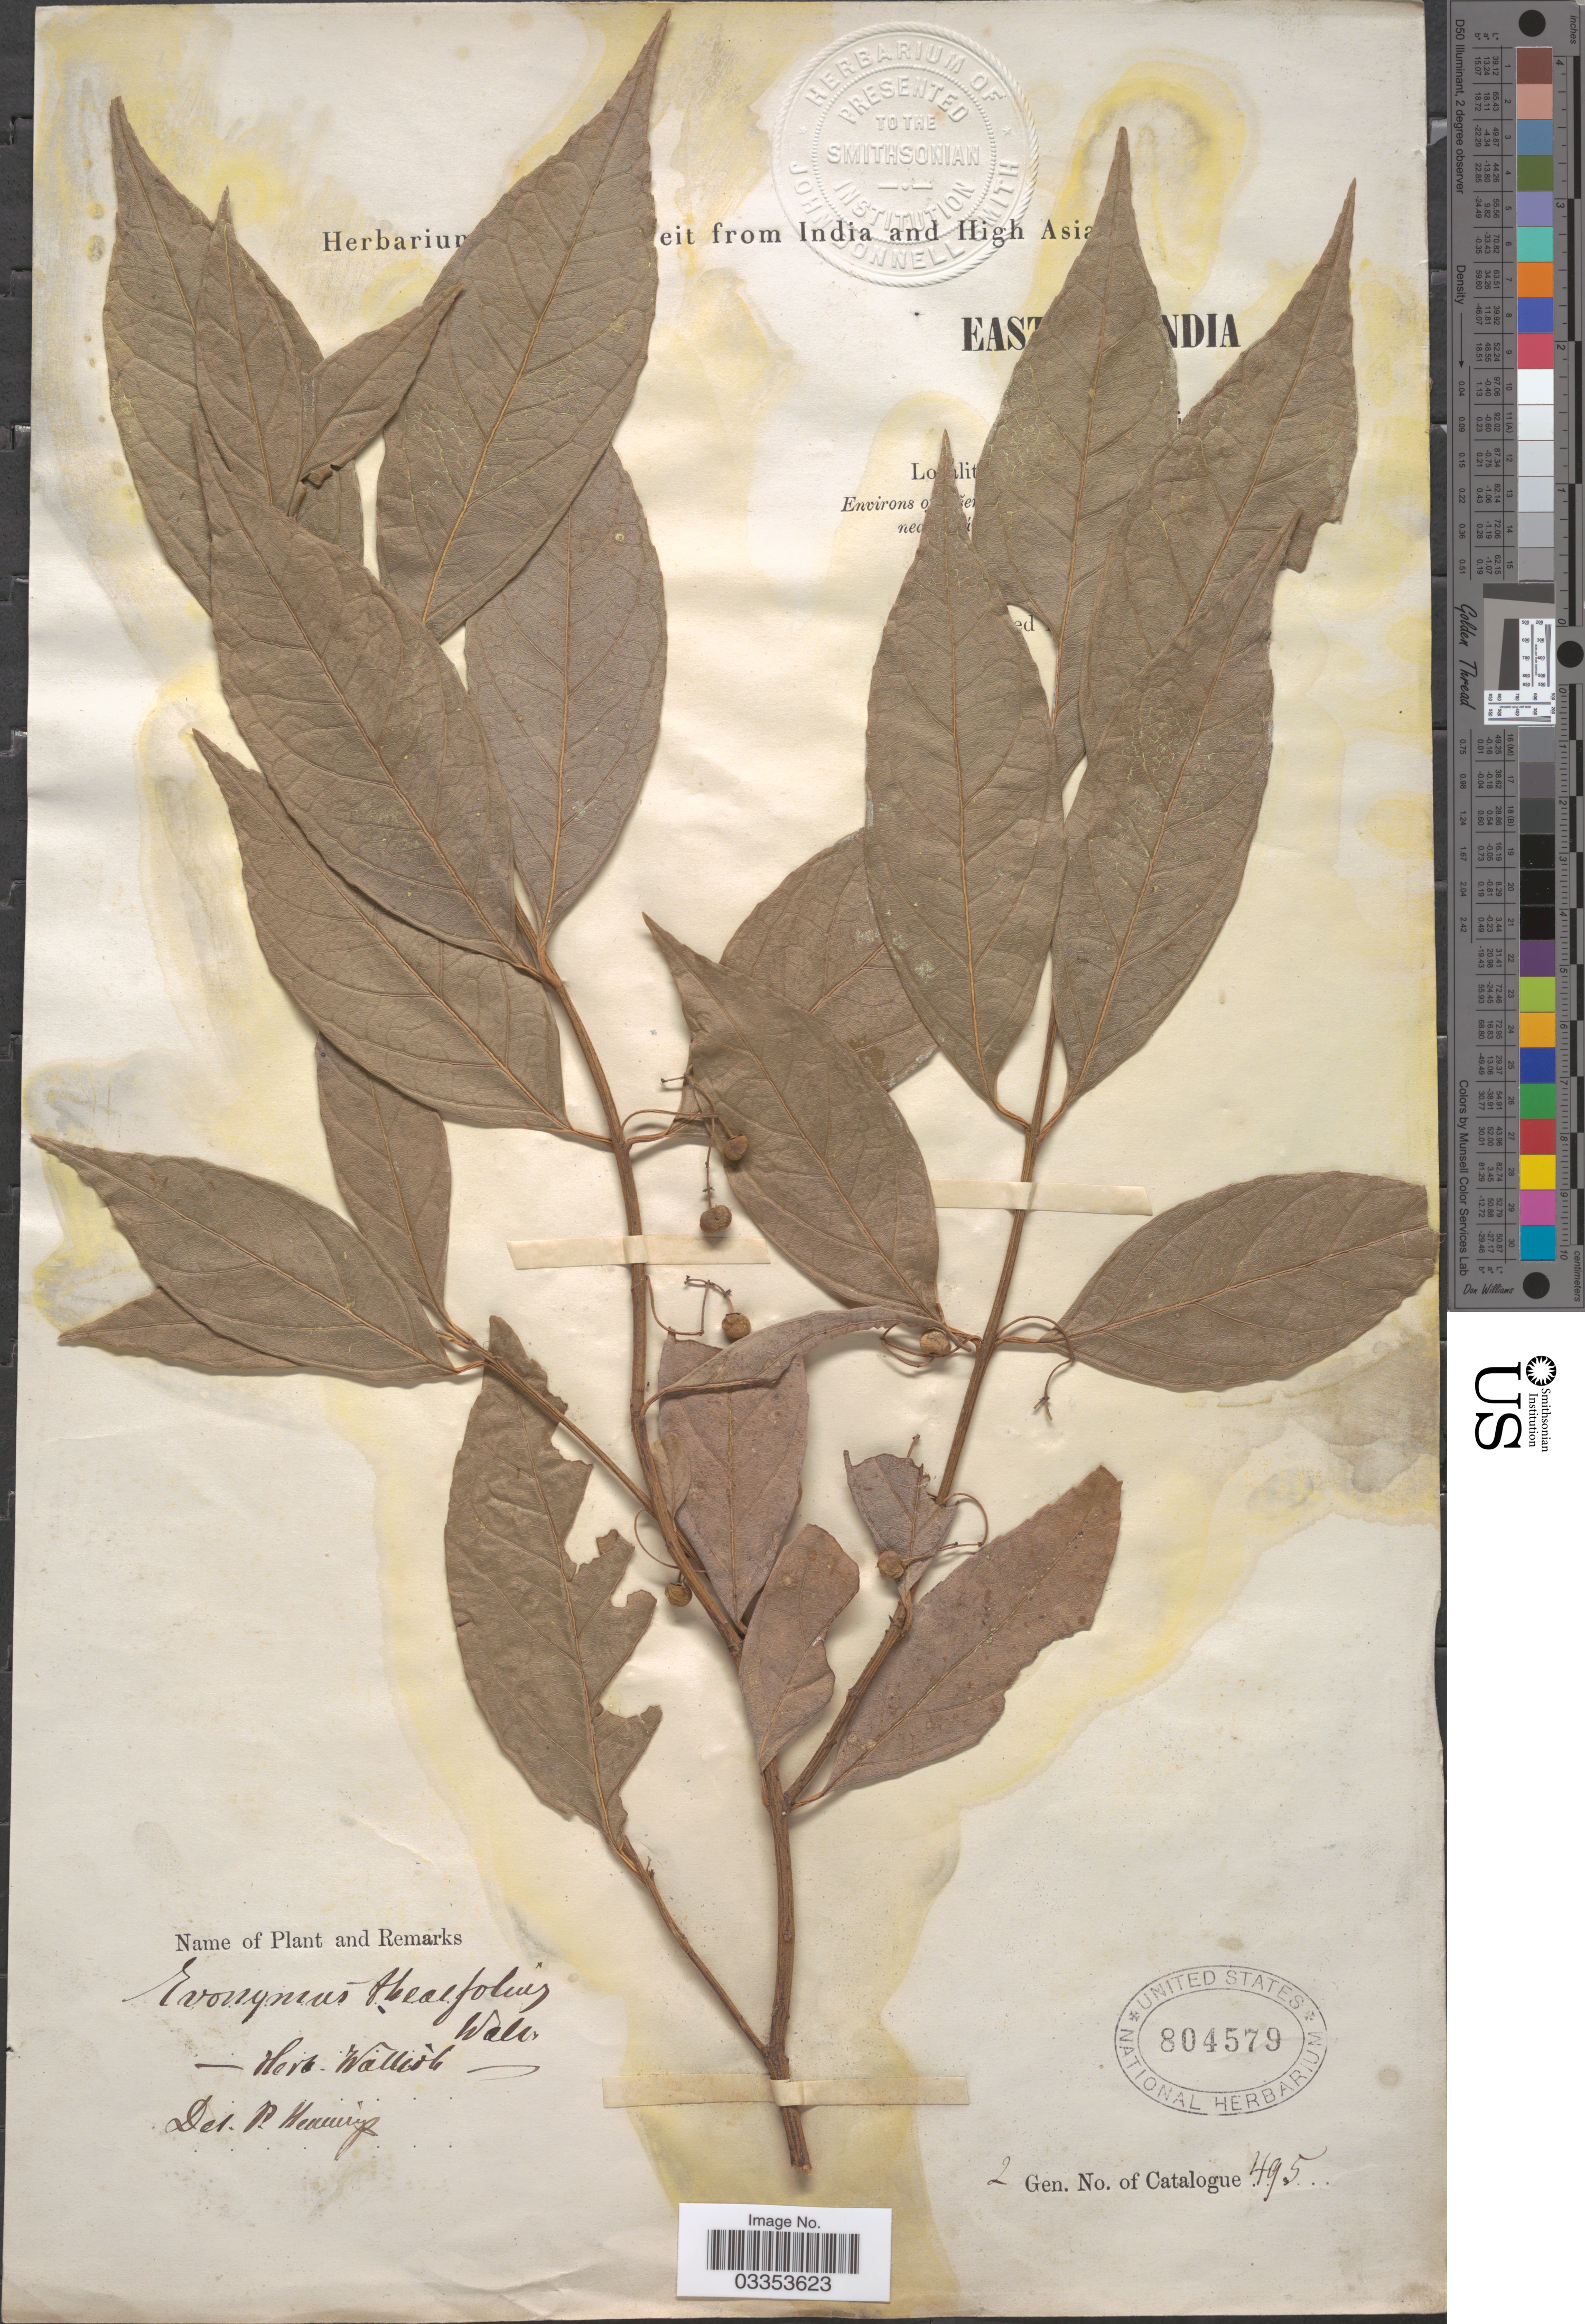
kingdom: Plantae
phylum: Tracheophyta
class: Magnoliopsida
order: Celastrales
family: Celastraceae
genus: Euonymus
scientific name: Euonymus theaefolius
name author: Wall.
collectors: ex herb. Schlagintweit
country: India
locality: East [illegible text].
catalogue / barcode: US 804579